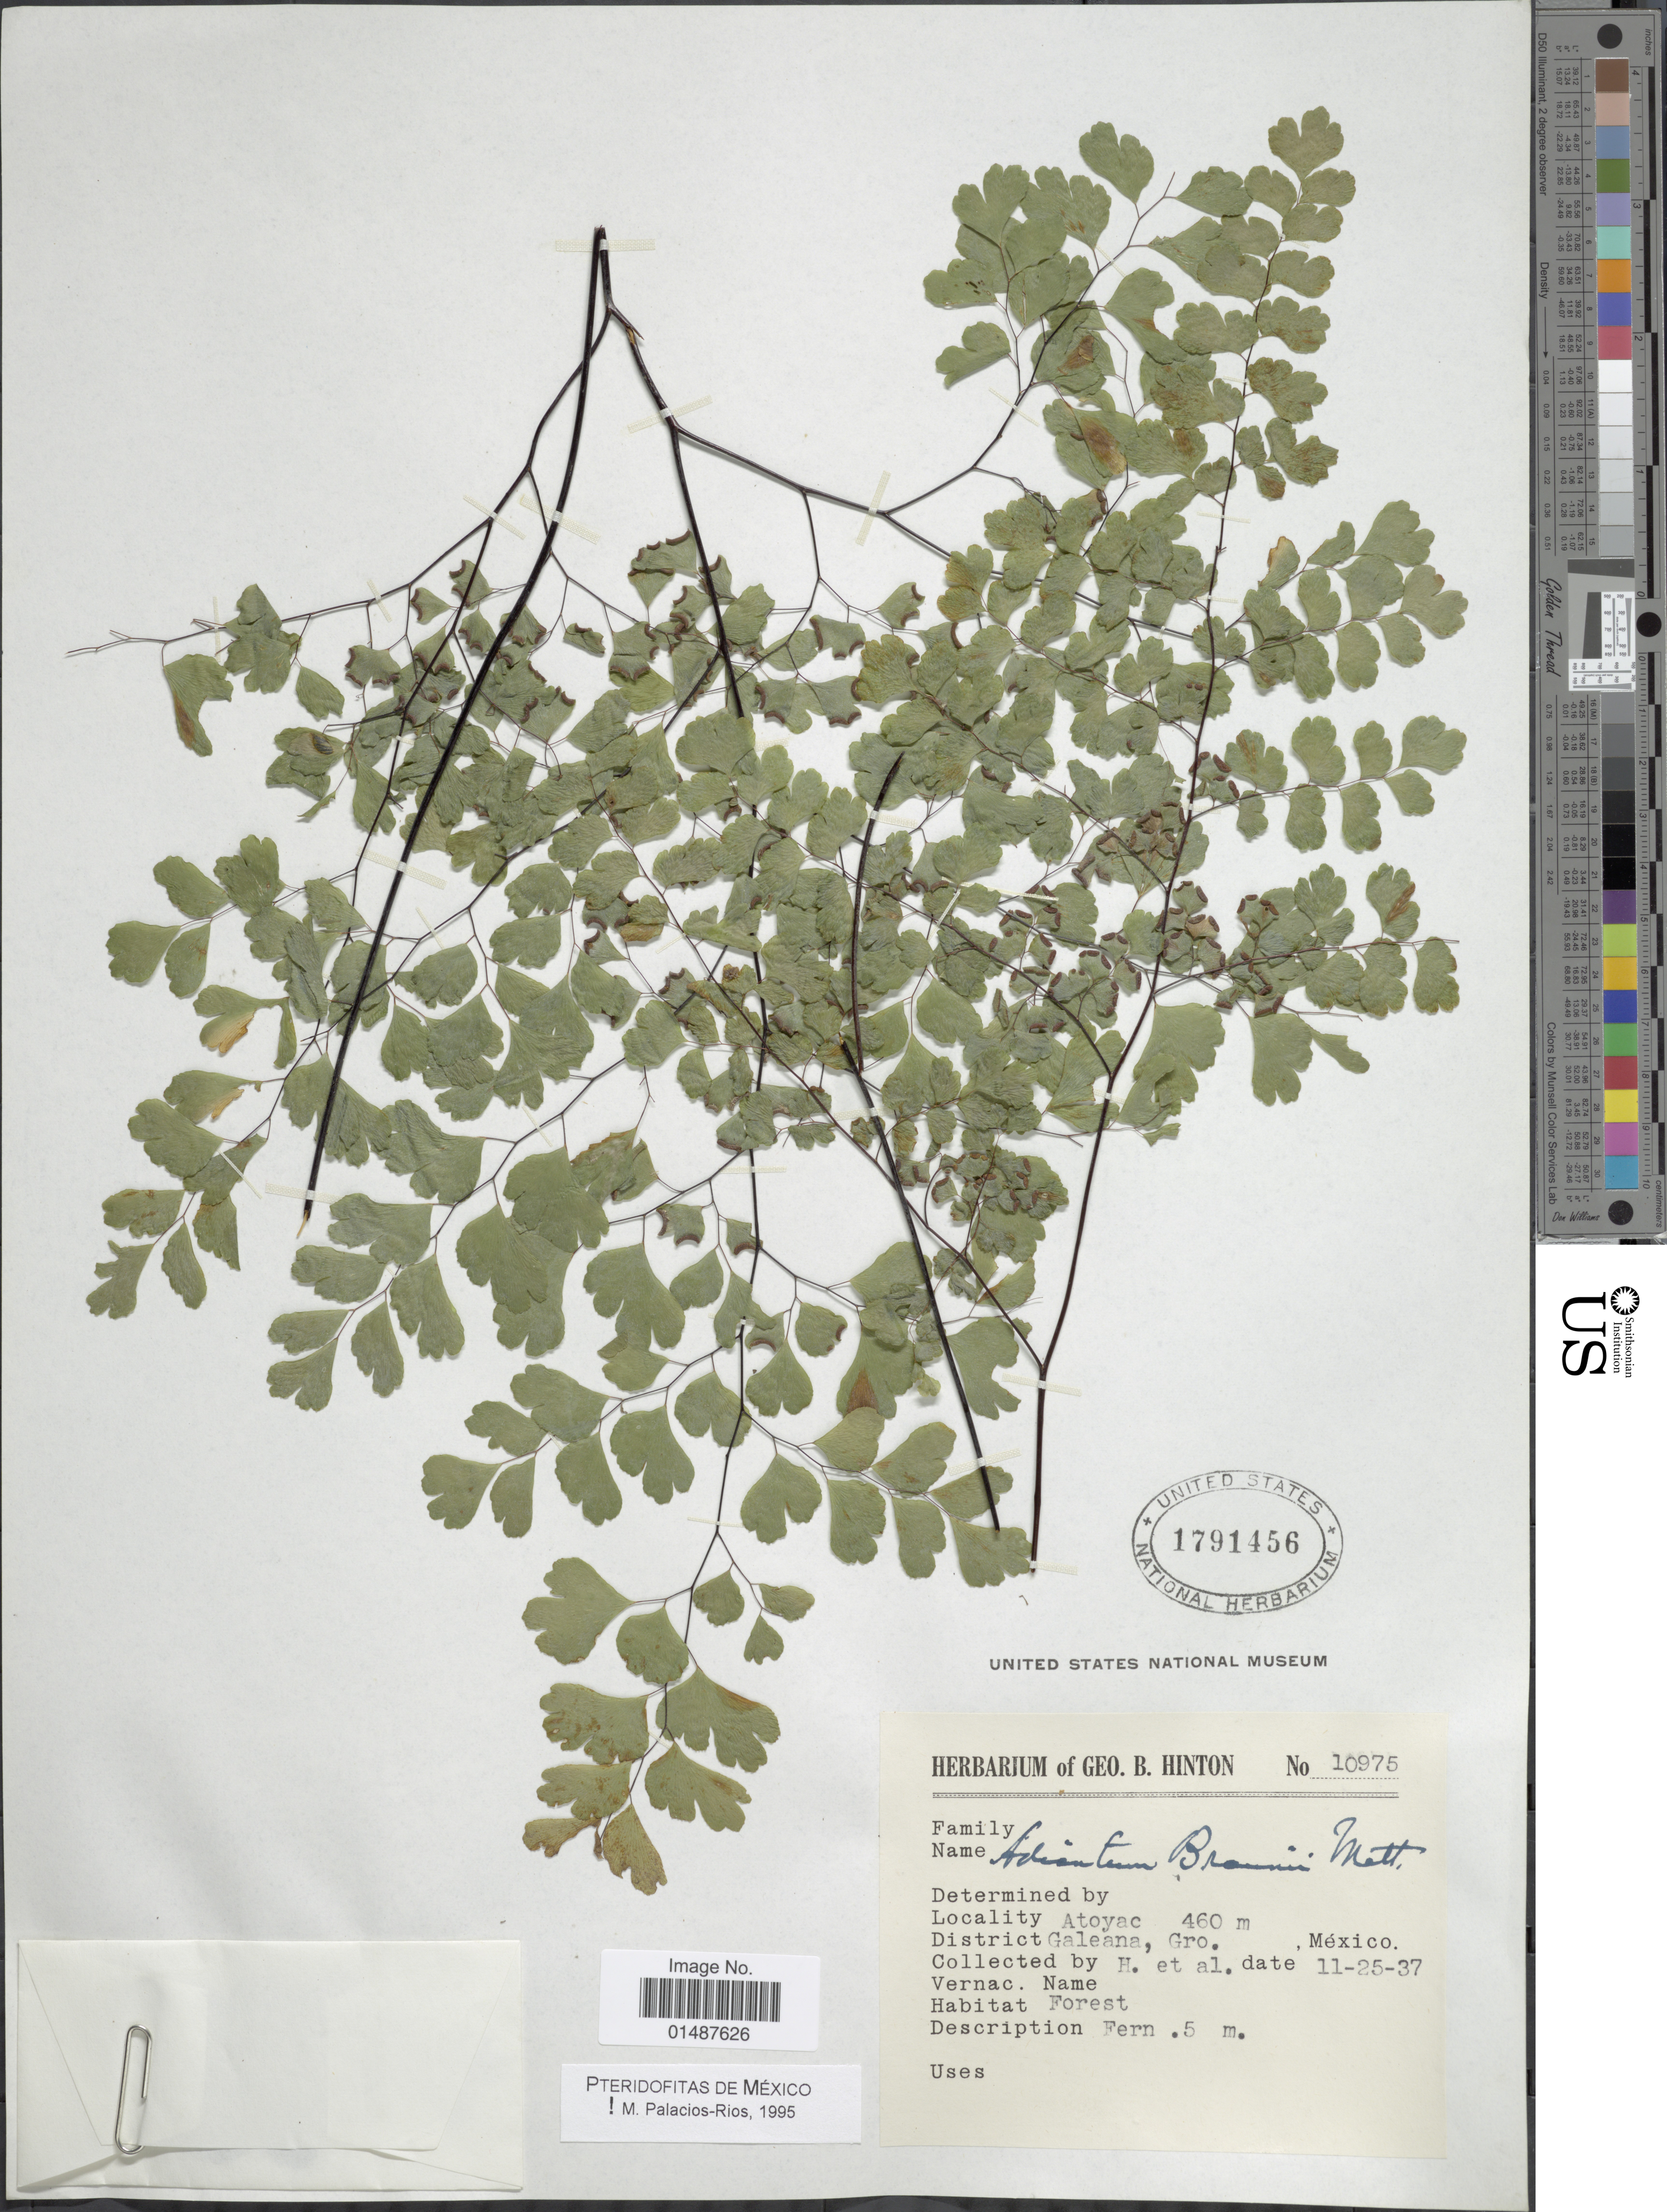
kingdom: Plantae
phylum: Tracheophyta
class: Polypodiopsida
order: Polypodiales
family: Pteridaceae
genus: Adiantum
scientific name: Adiantum braunii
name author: Mett. ex Kuhn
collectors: G. B. Hinton & et al.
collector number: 10975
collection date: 1937-11-25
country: Mexico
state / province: Guerrero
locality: Atoyac, Galeana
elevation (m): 460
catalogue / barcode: US 1791456